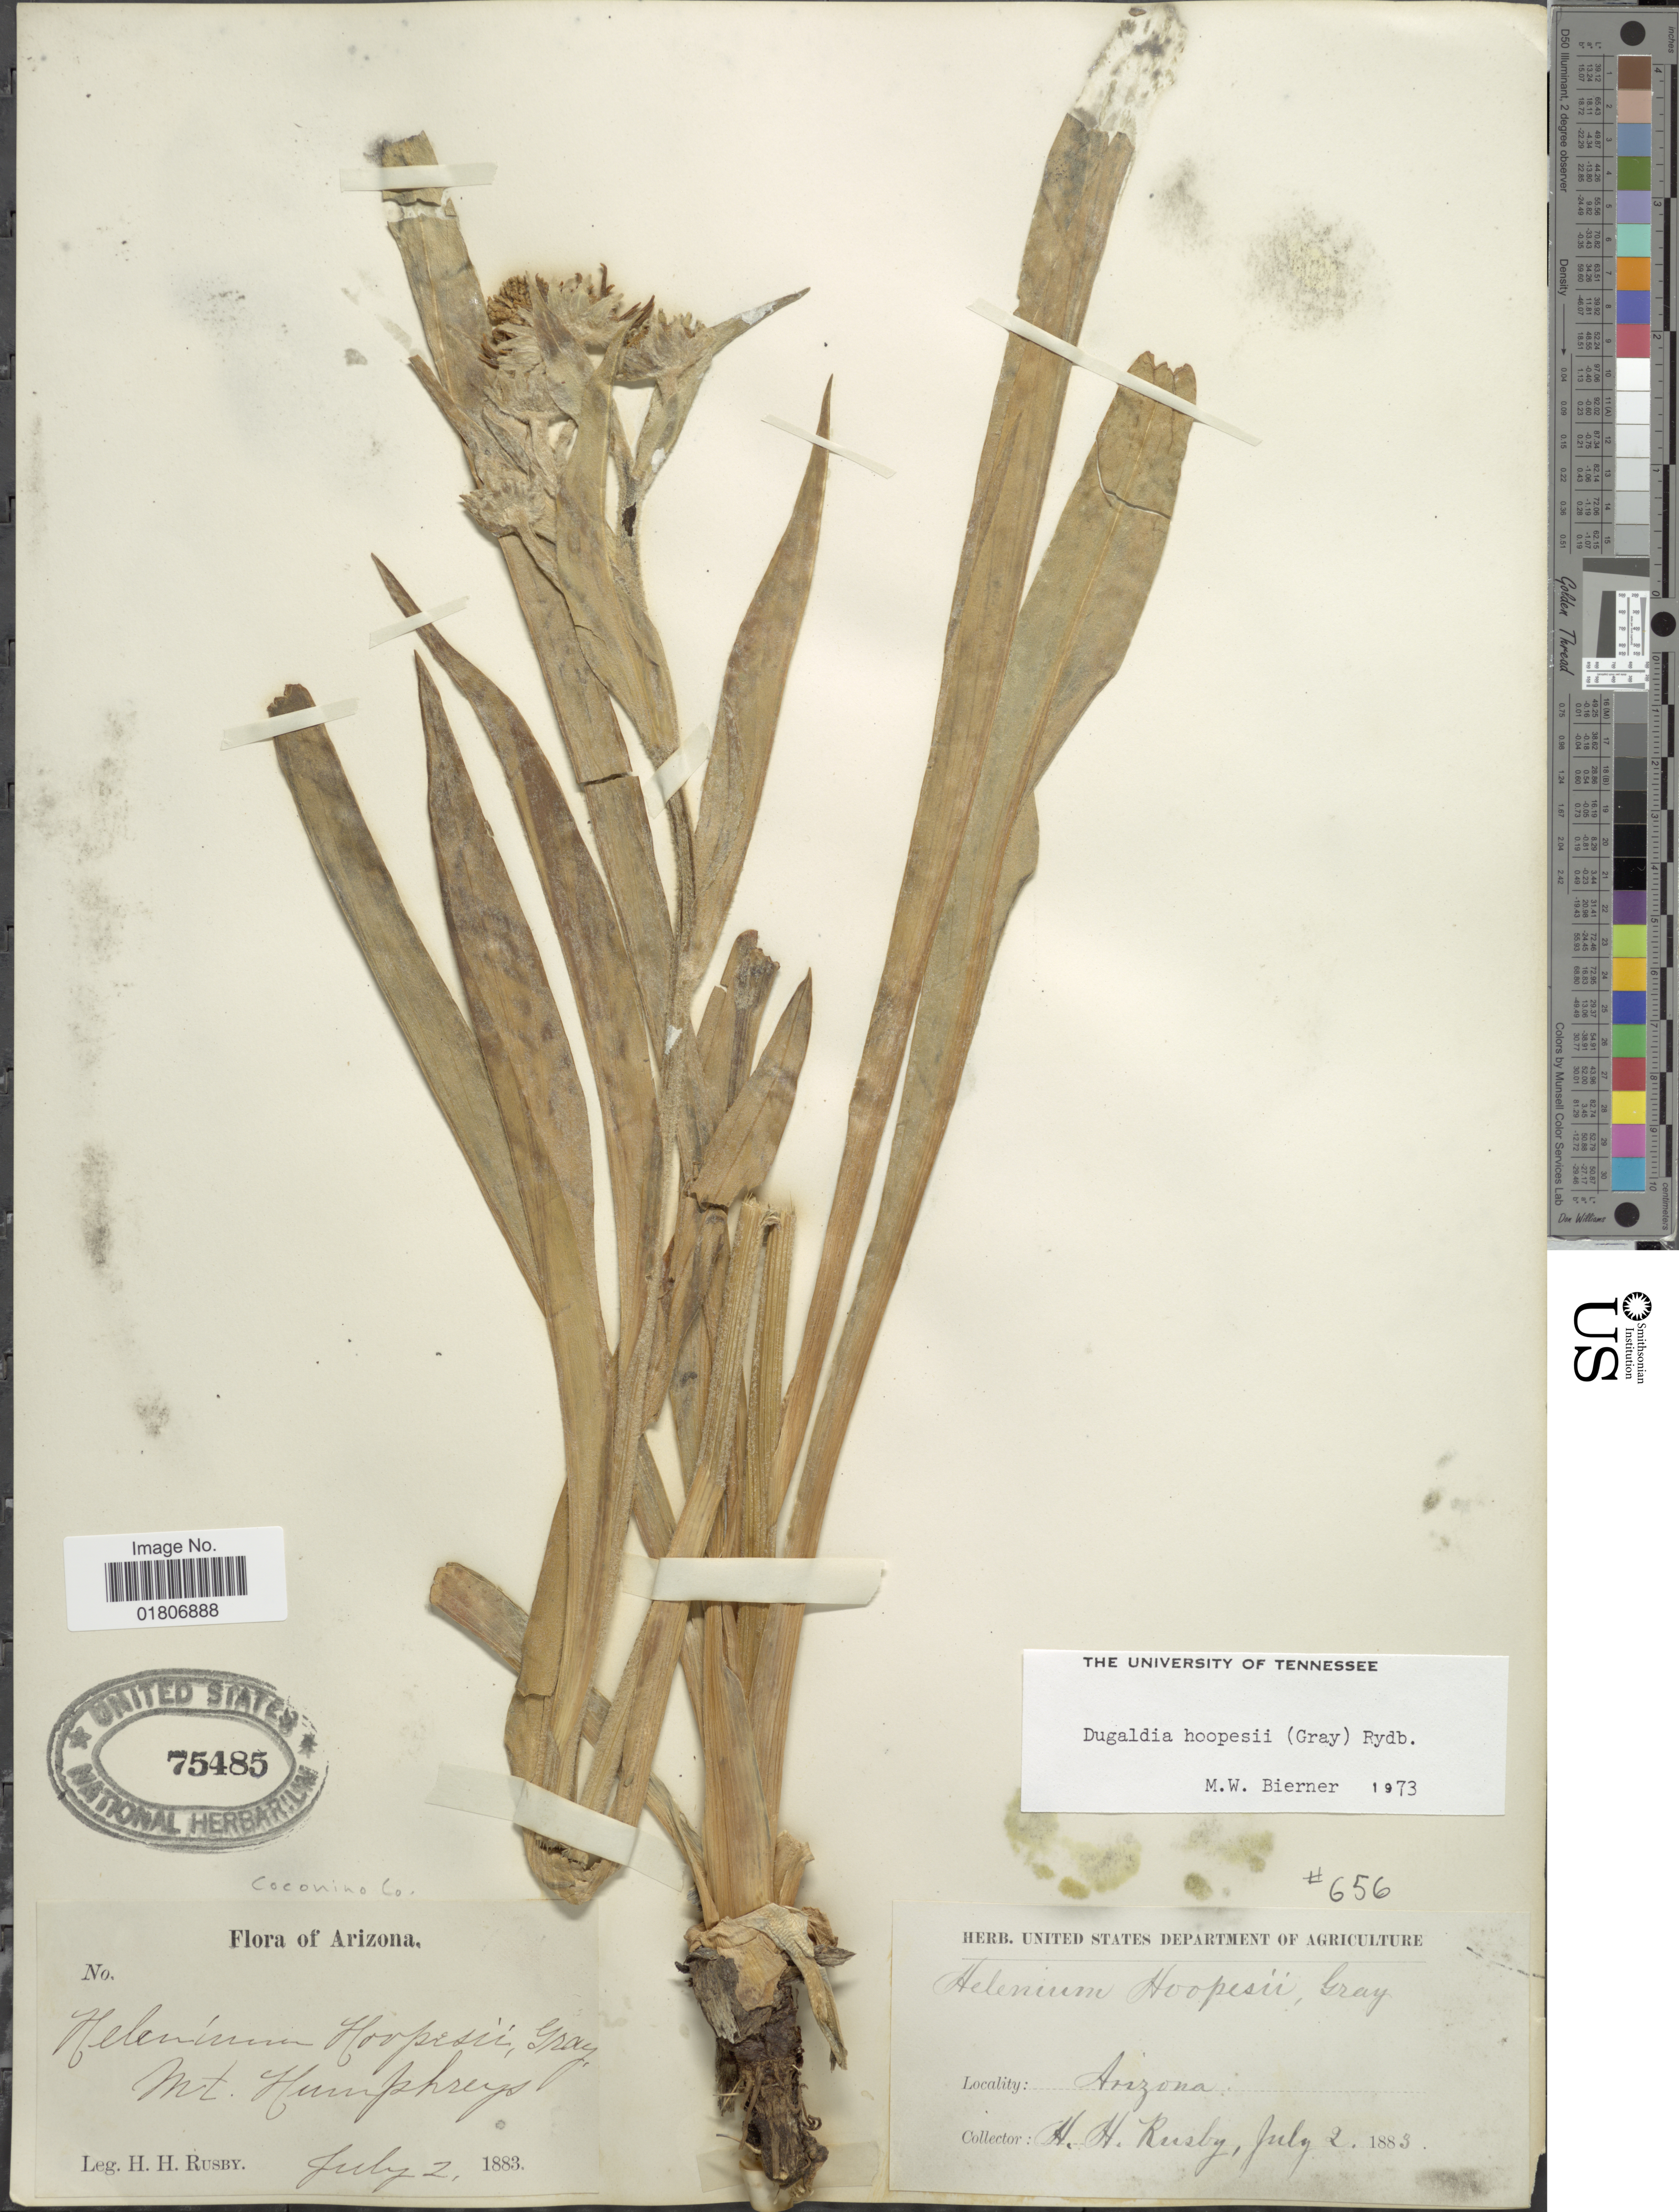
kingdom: Plantae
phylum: Tracheophyta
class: Magnoliopsida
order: Asterales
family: Asteraceae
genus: Dugaldia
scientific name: Dugaldia hoopesii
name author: (A. Gray) Rydb.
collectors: H. H. Rusby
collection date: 1883-07-02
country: United States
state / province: Arizona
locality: Coconino Co. Mt. Humphreys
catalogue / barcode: US 75485